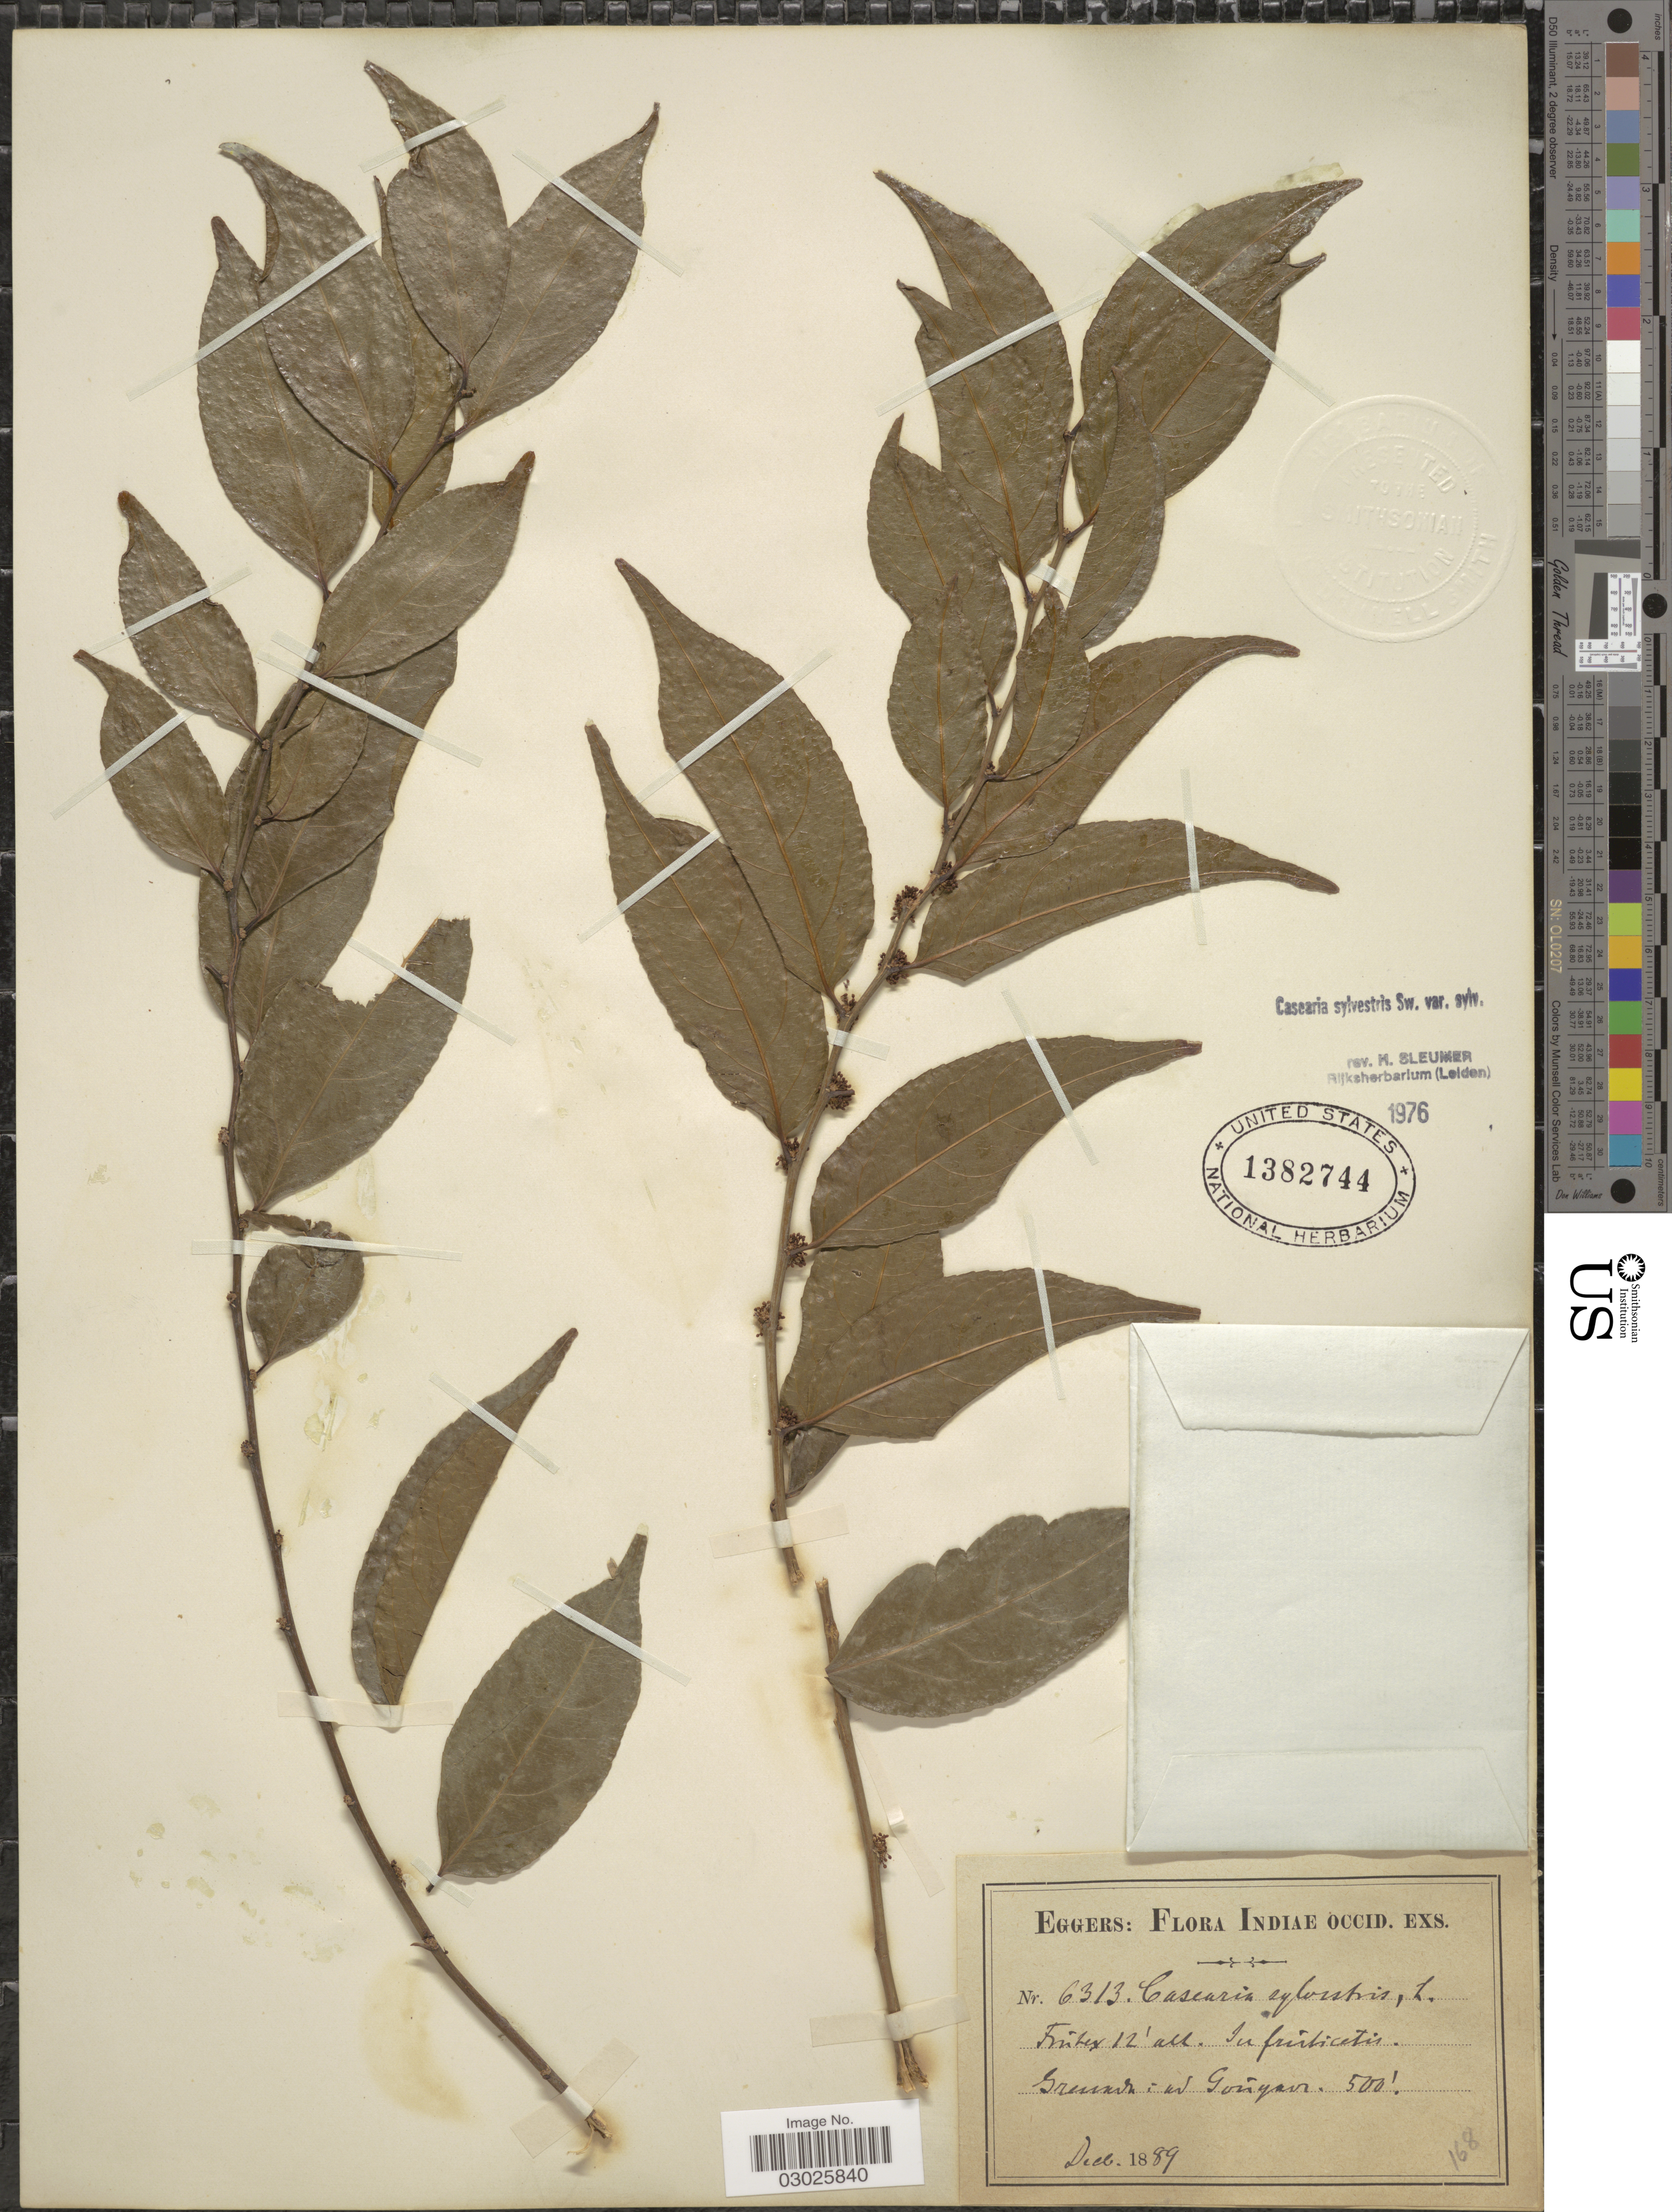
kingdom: Plantae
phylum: Tracheophyta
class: Magnoliopsida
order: Malpighiales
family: Salicaceae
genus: Casearia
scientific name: Casearia sylvestris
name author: Sw.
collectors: -. Eggers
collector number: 6313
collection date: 1889-12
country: Grenada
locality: Indiae Occid.: ad Gouyave.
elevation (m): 152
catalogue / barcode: US 1382744